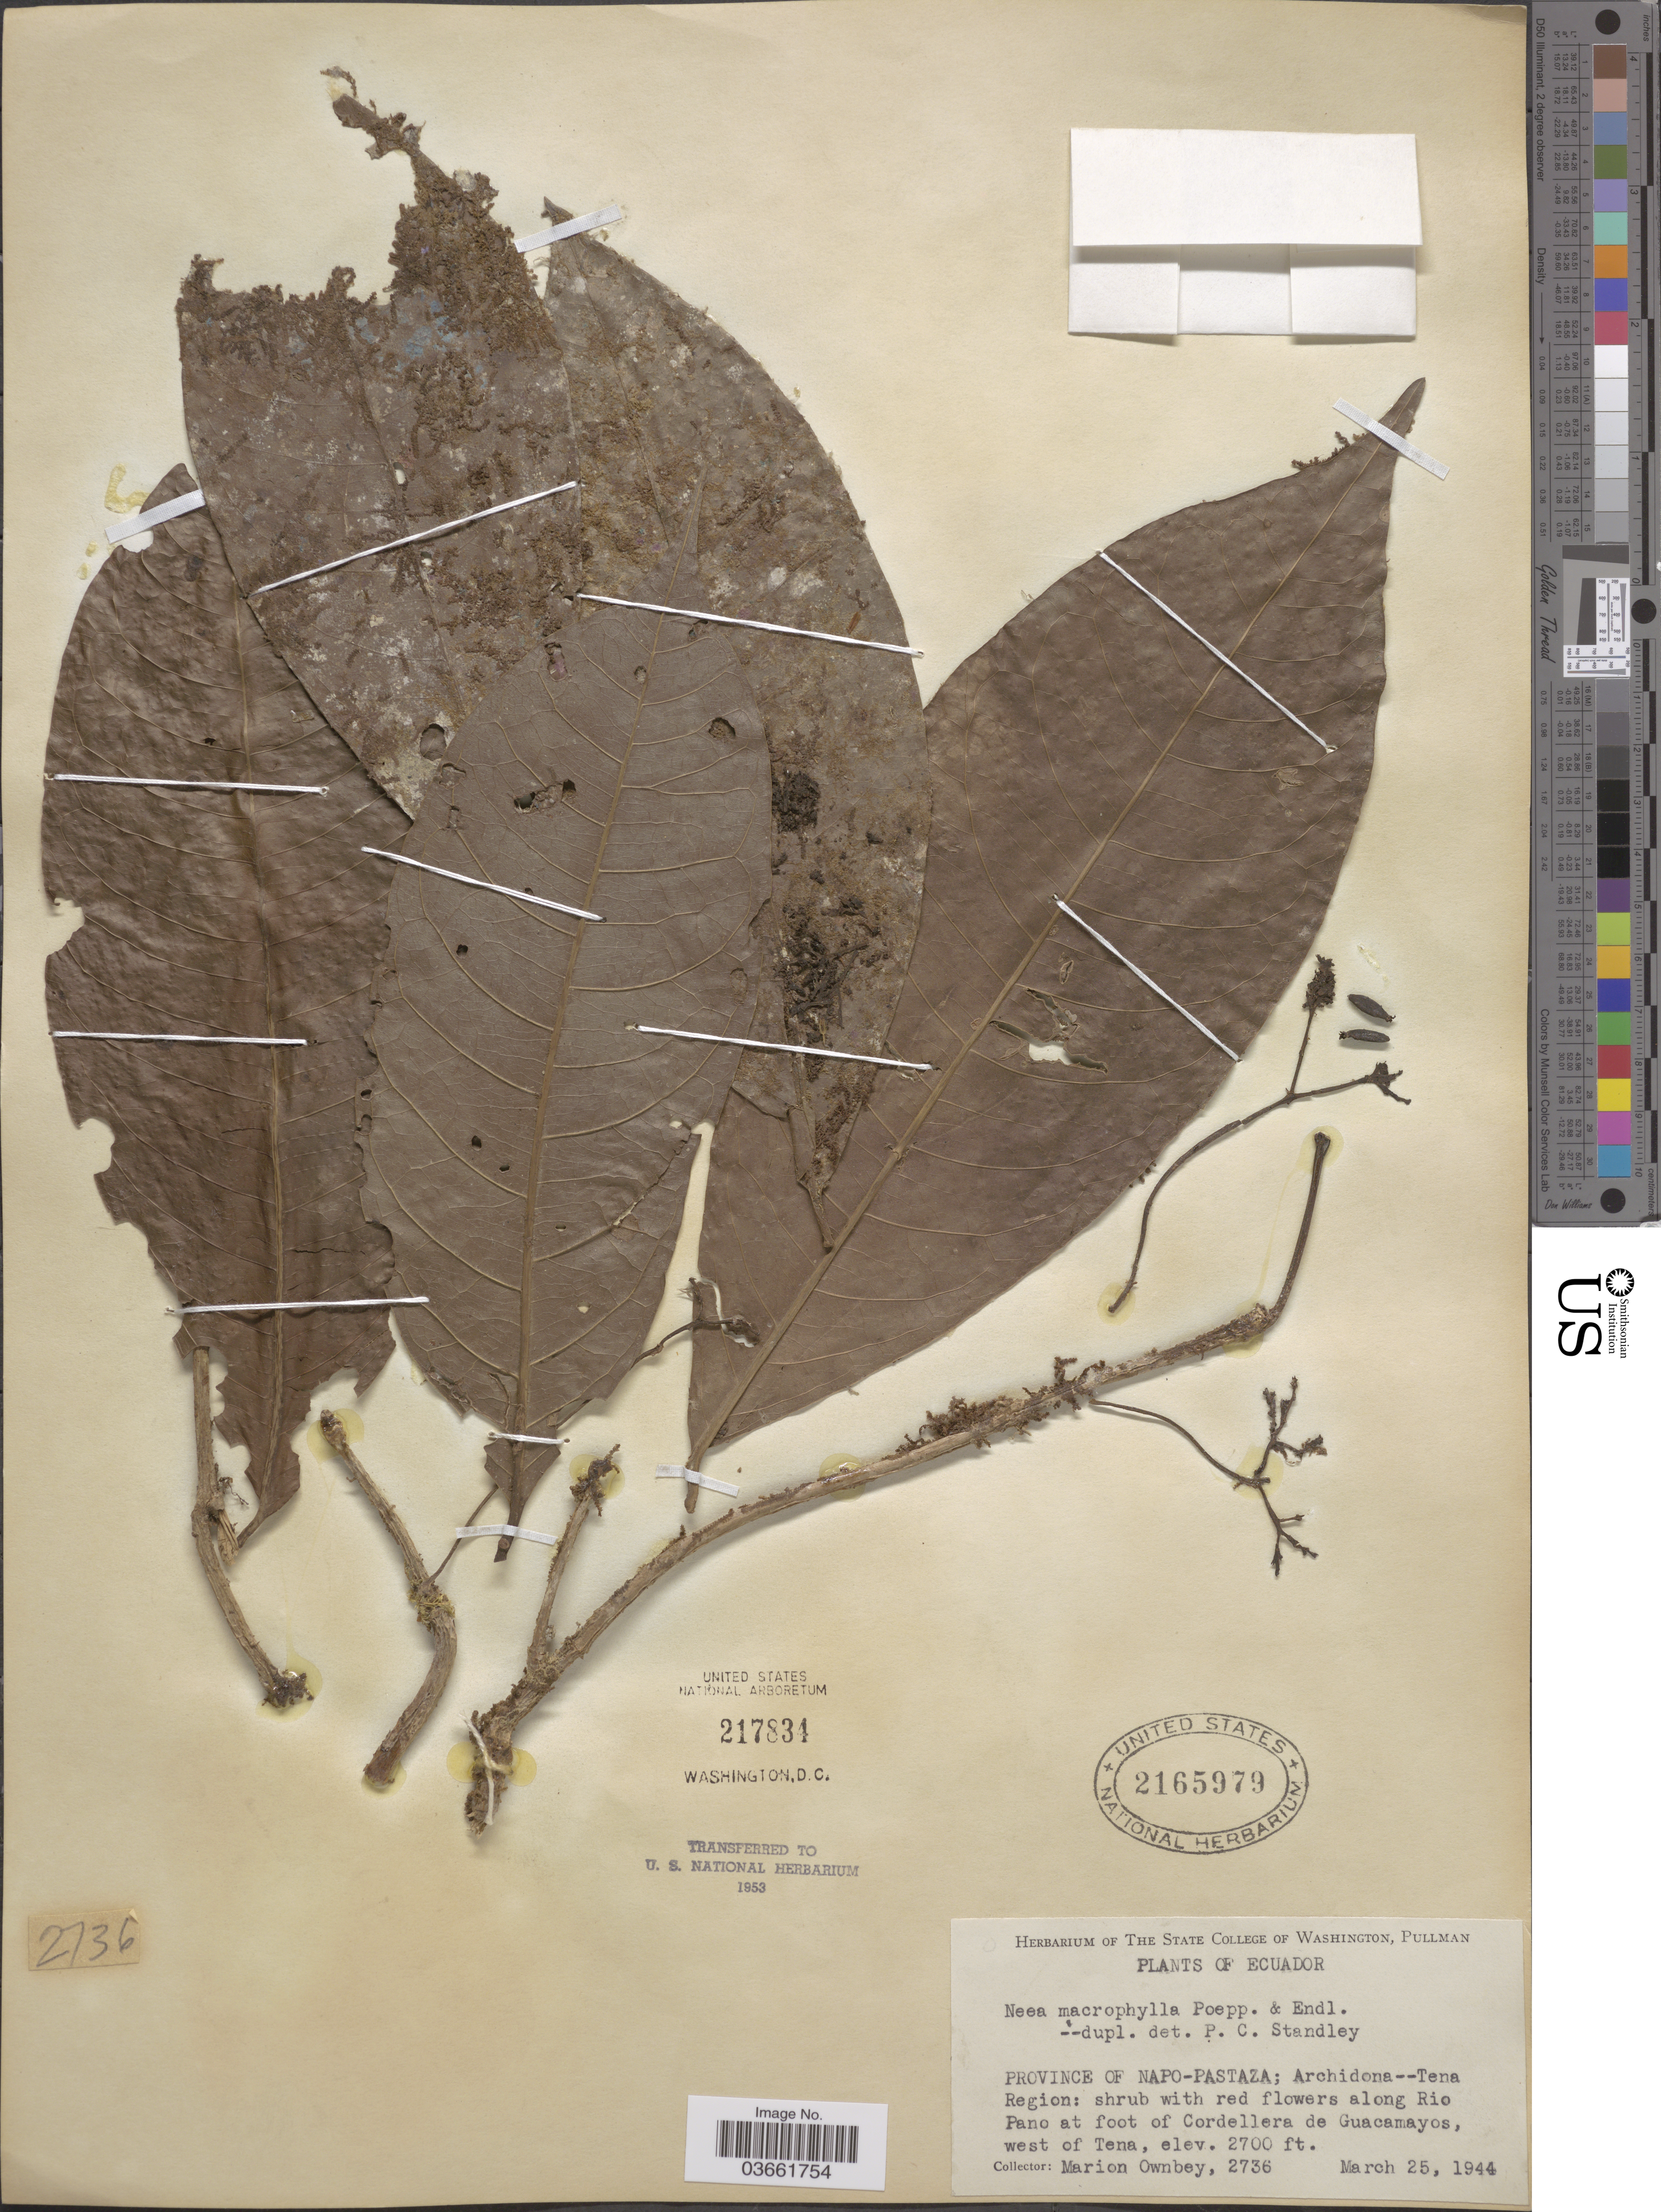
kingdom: Plantae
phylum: Tracheophyta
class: Magnoliopsida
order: Caryophyllales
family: Nyctaginaceae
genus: Neea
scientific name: Neea macrophylla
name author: Britton ex Rusby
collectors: M. Ownbey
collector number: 2736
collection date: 1944-03-25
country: Ecuador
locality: Province of Napo-Pastaza; Archidona-Tena Region: along Rio Pano at foot of Cordellera de Guacamayos, west of Tena.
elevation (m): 823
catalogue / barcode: US 2165979